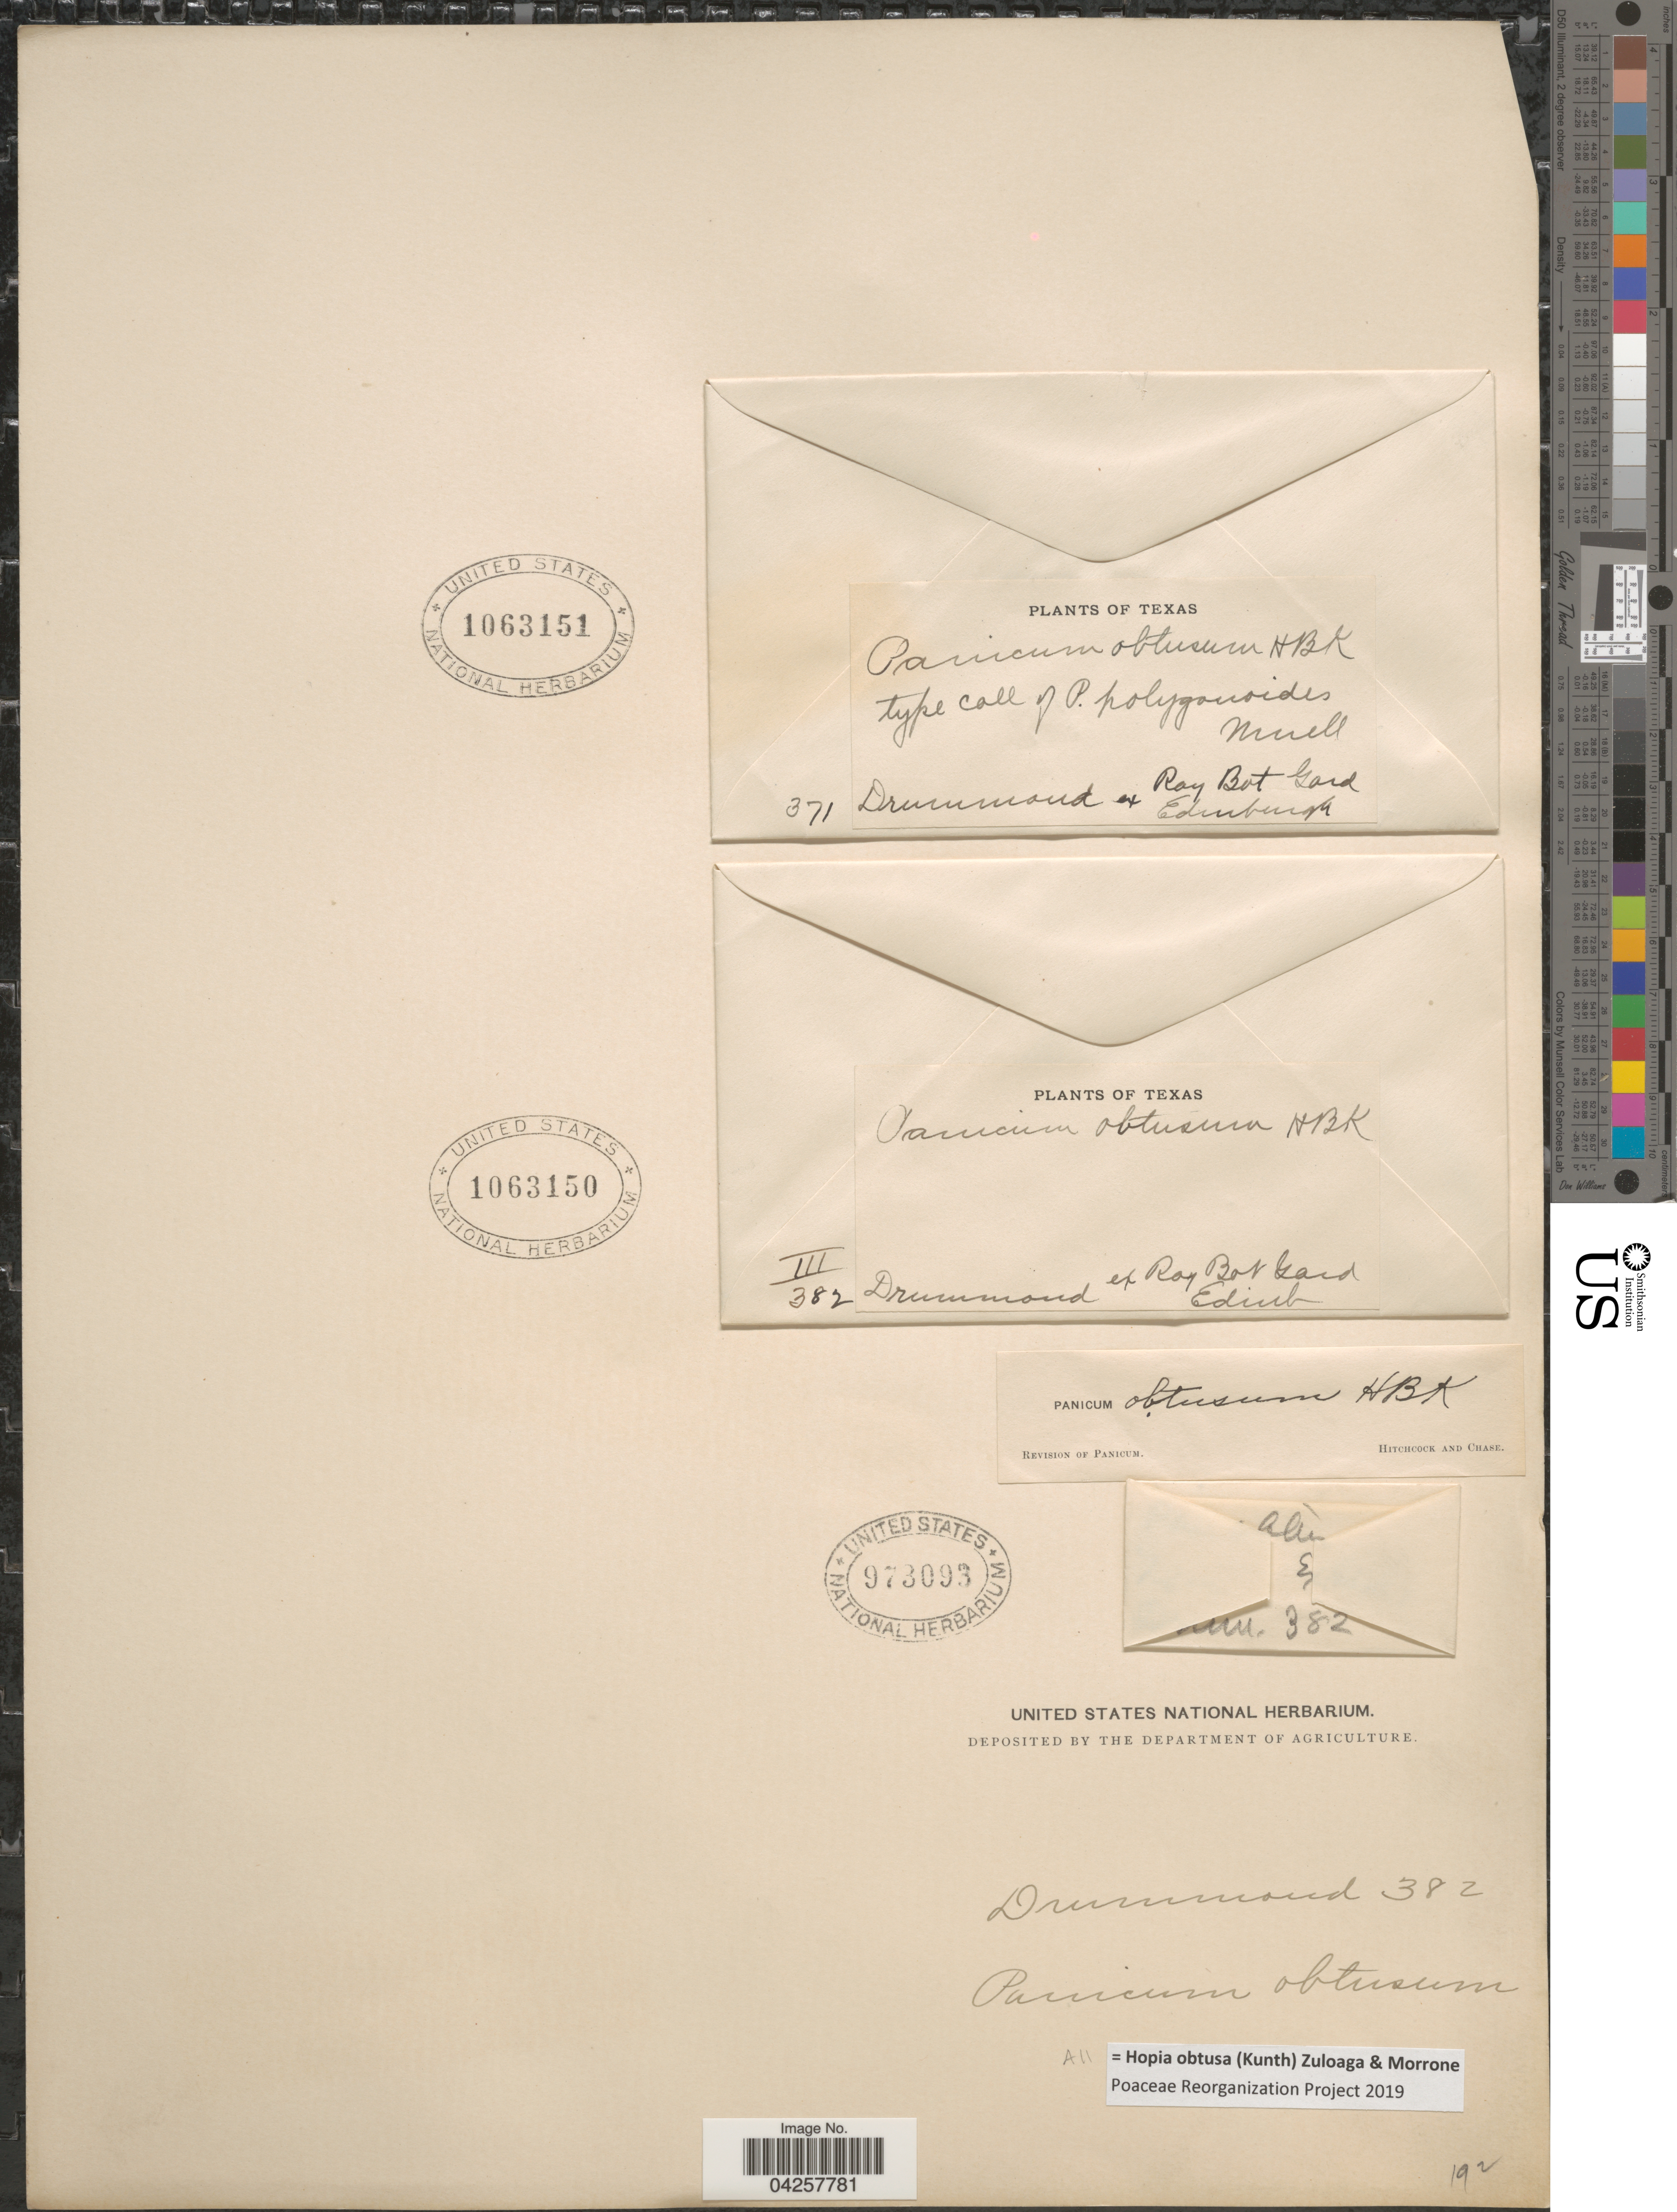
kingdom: Plantae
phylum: Tracheophyta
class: Liliopsida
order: Poales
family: Poaceae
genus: Hopia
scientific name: Hopia obtusa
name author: (Kunth) Zuloaga & Morrone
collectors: -. Drummond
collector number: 382III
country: United States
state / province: Texas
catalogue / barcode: US 1063150-2